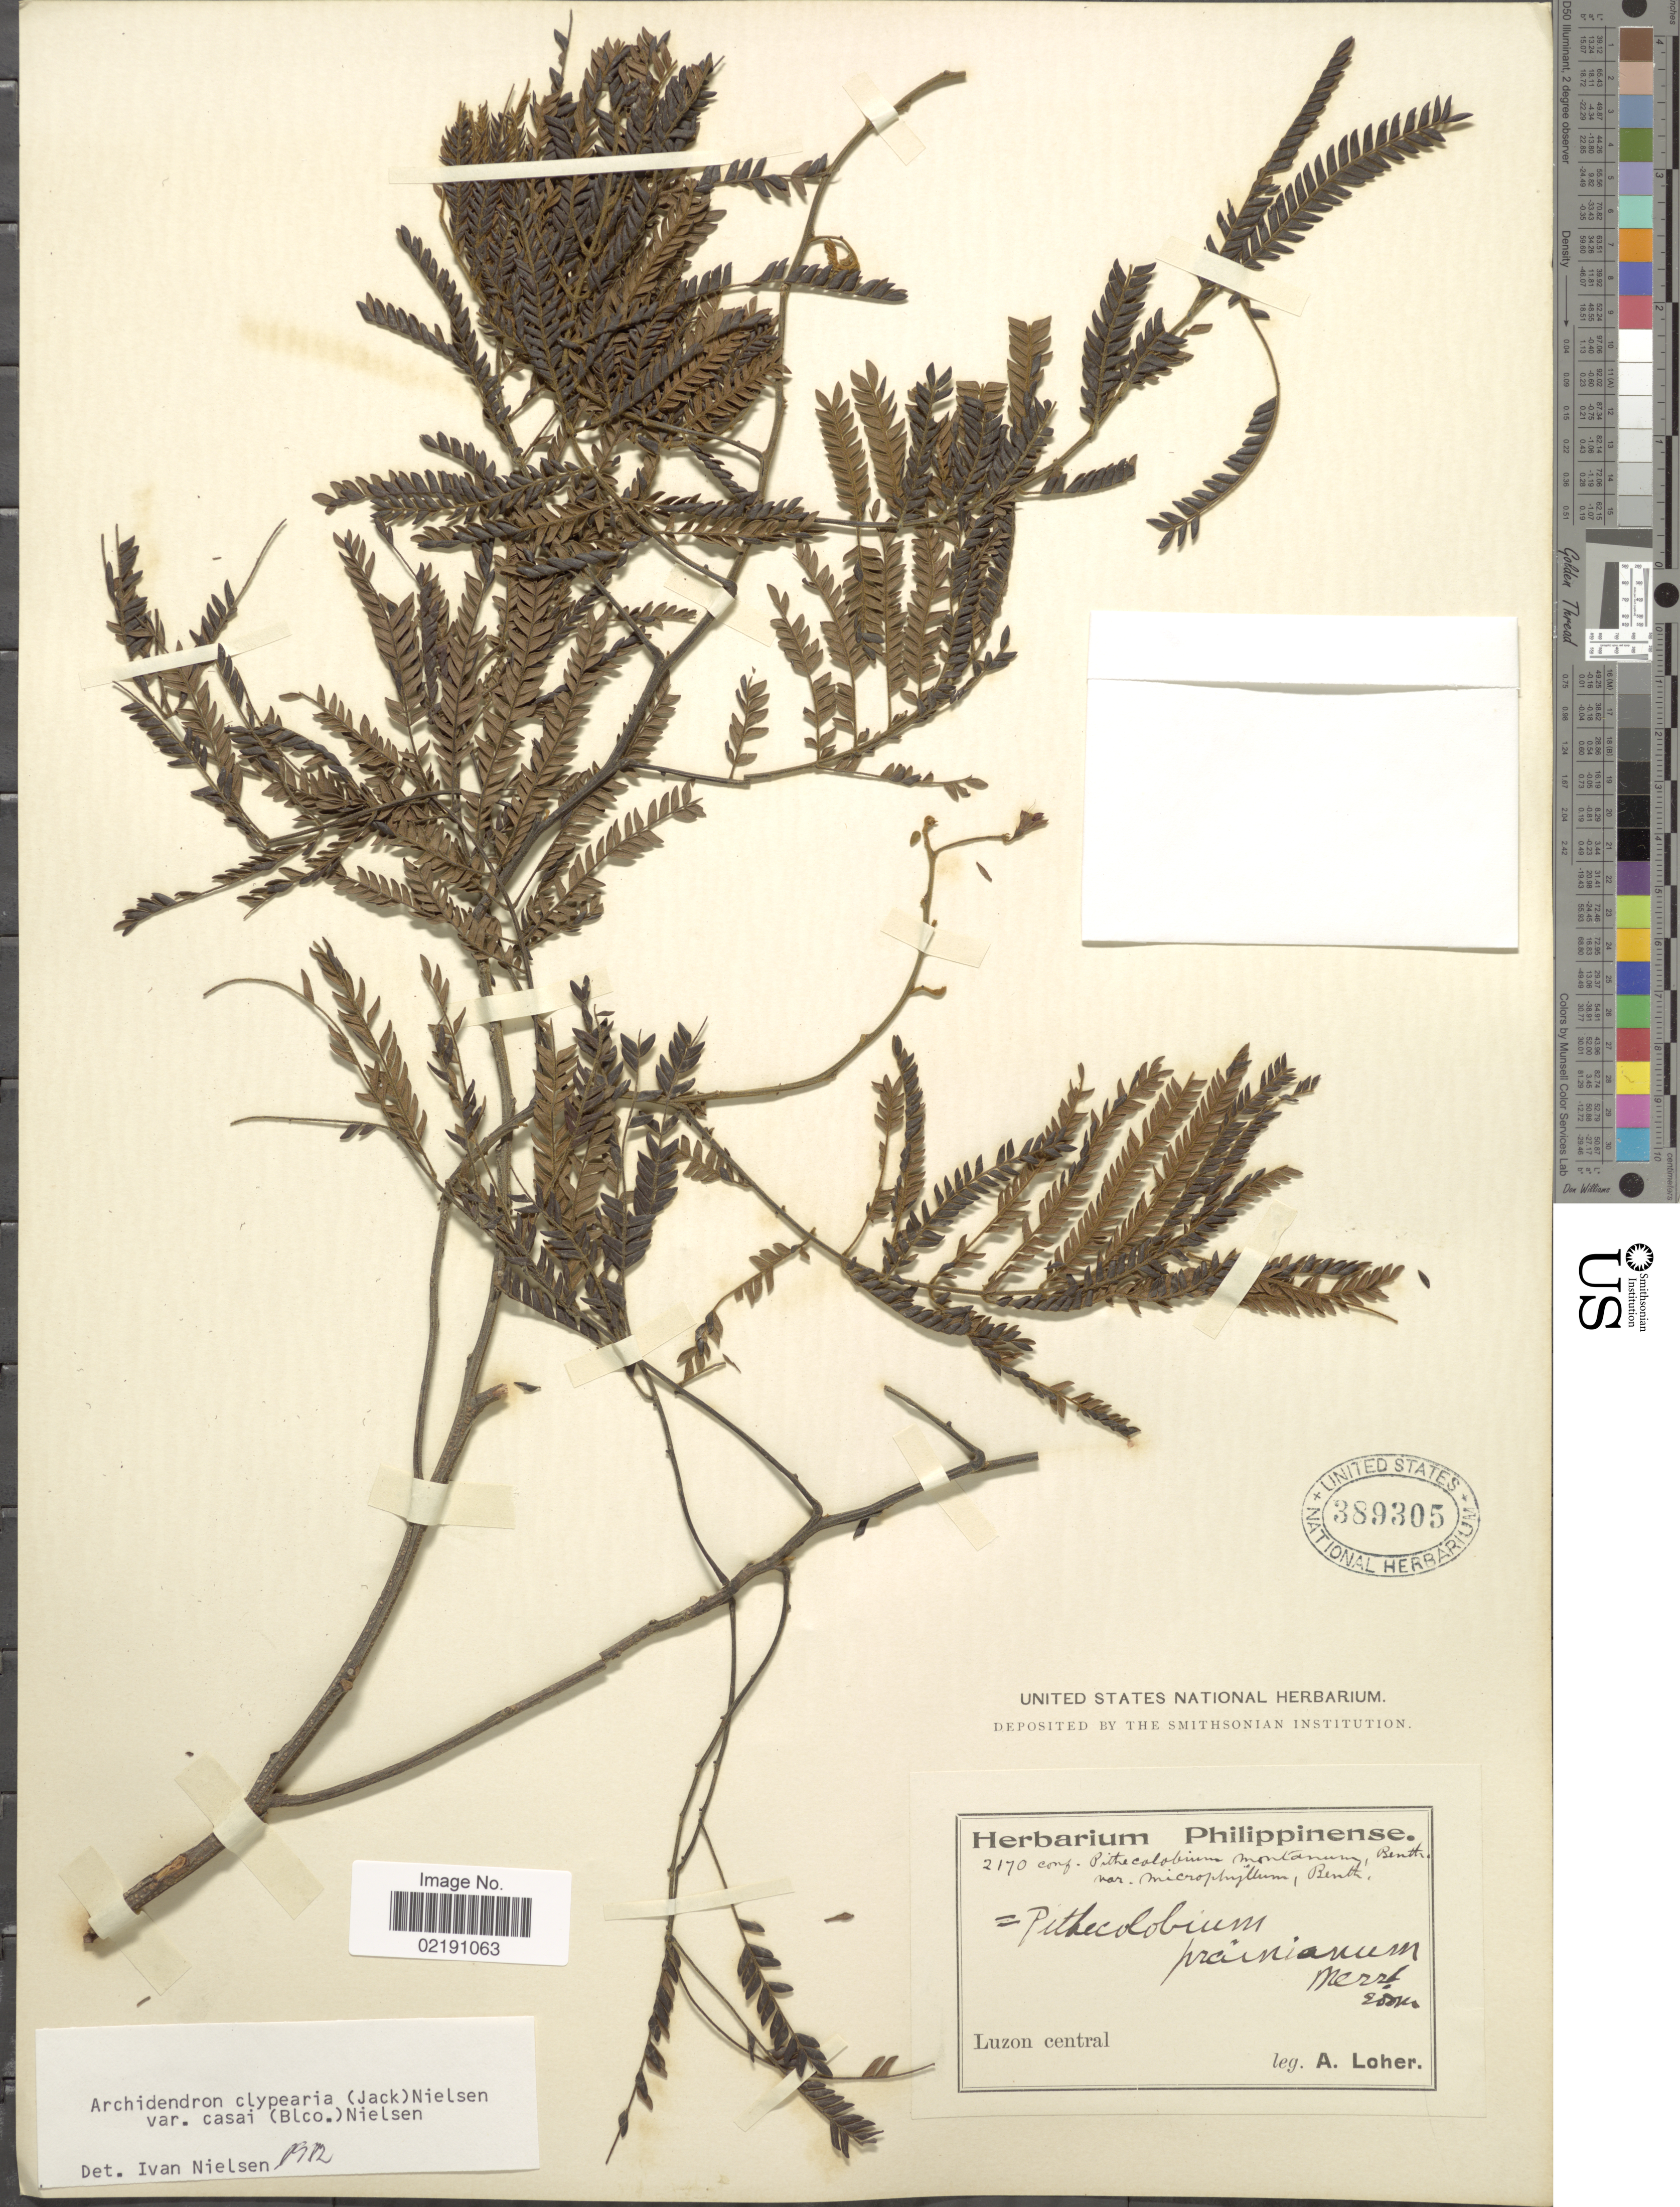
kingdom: Plantae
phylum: Tracheophyta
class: Magnoliopsida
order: Fabales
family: Fabaceae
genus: Archidendron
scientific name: Archidendron clypearia var. casai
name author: (Blanco) I.C. Nielsen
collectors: A. Loher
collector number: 21780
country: Philippines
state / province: Central Luzon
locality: Luzon central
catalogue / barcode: US 389305